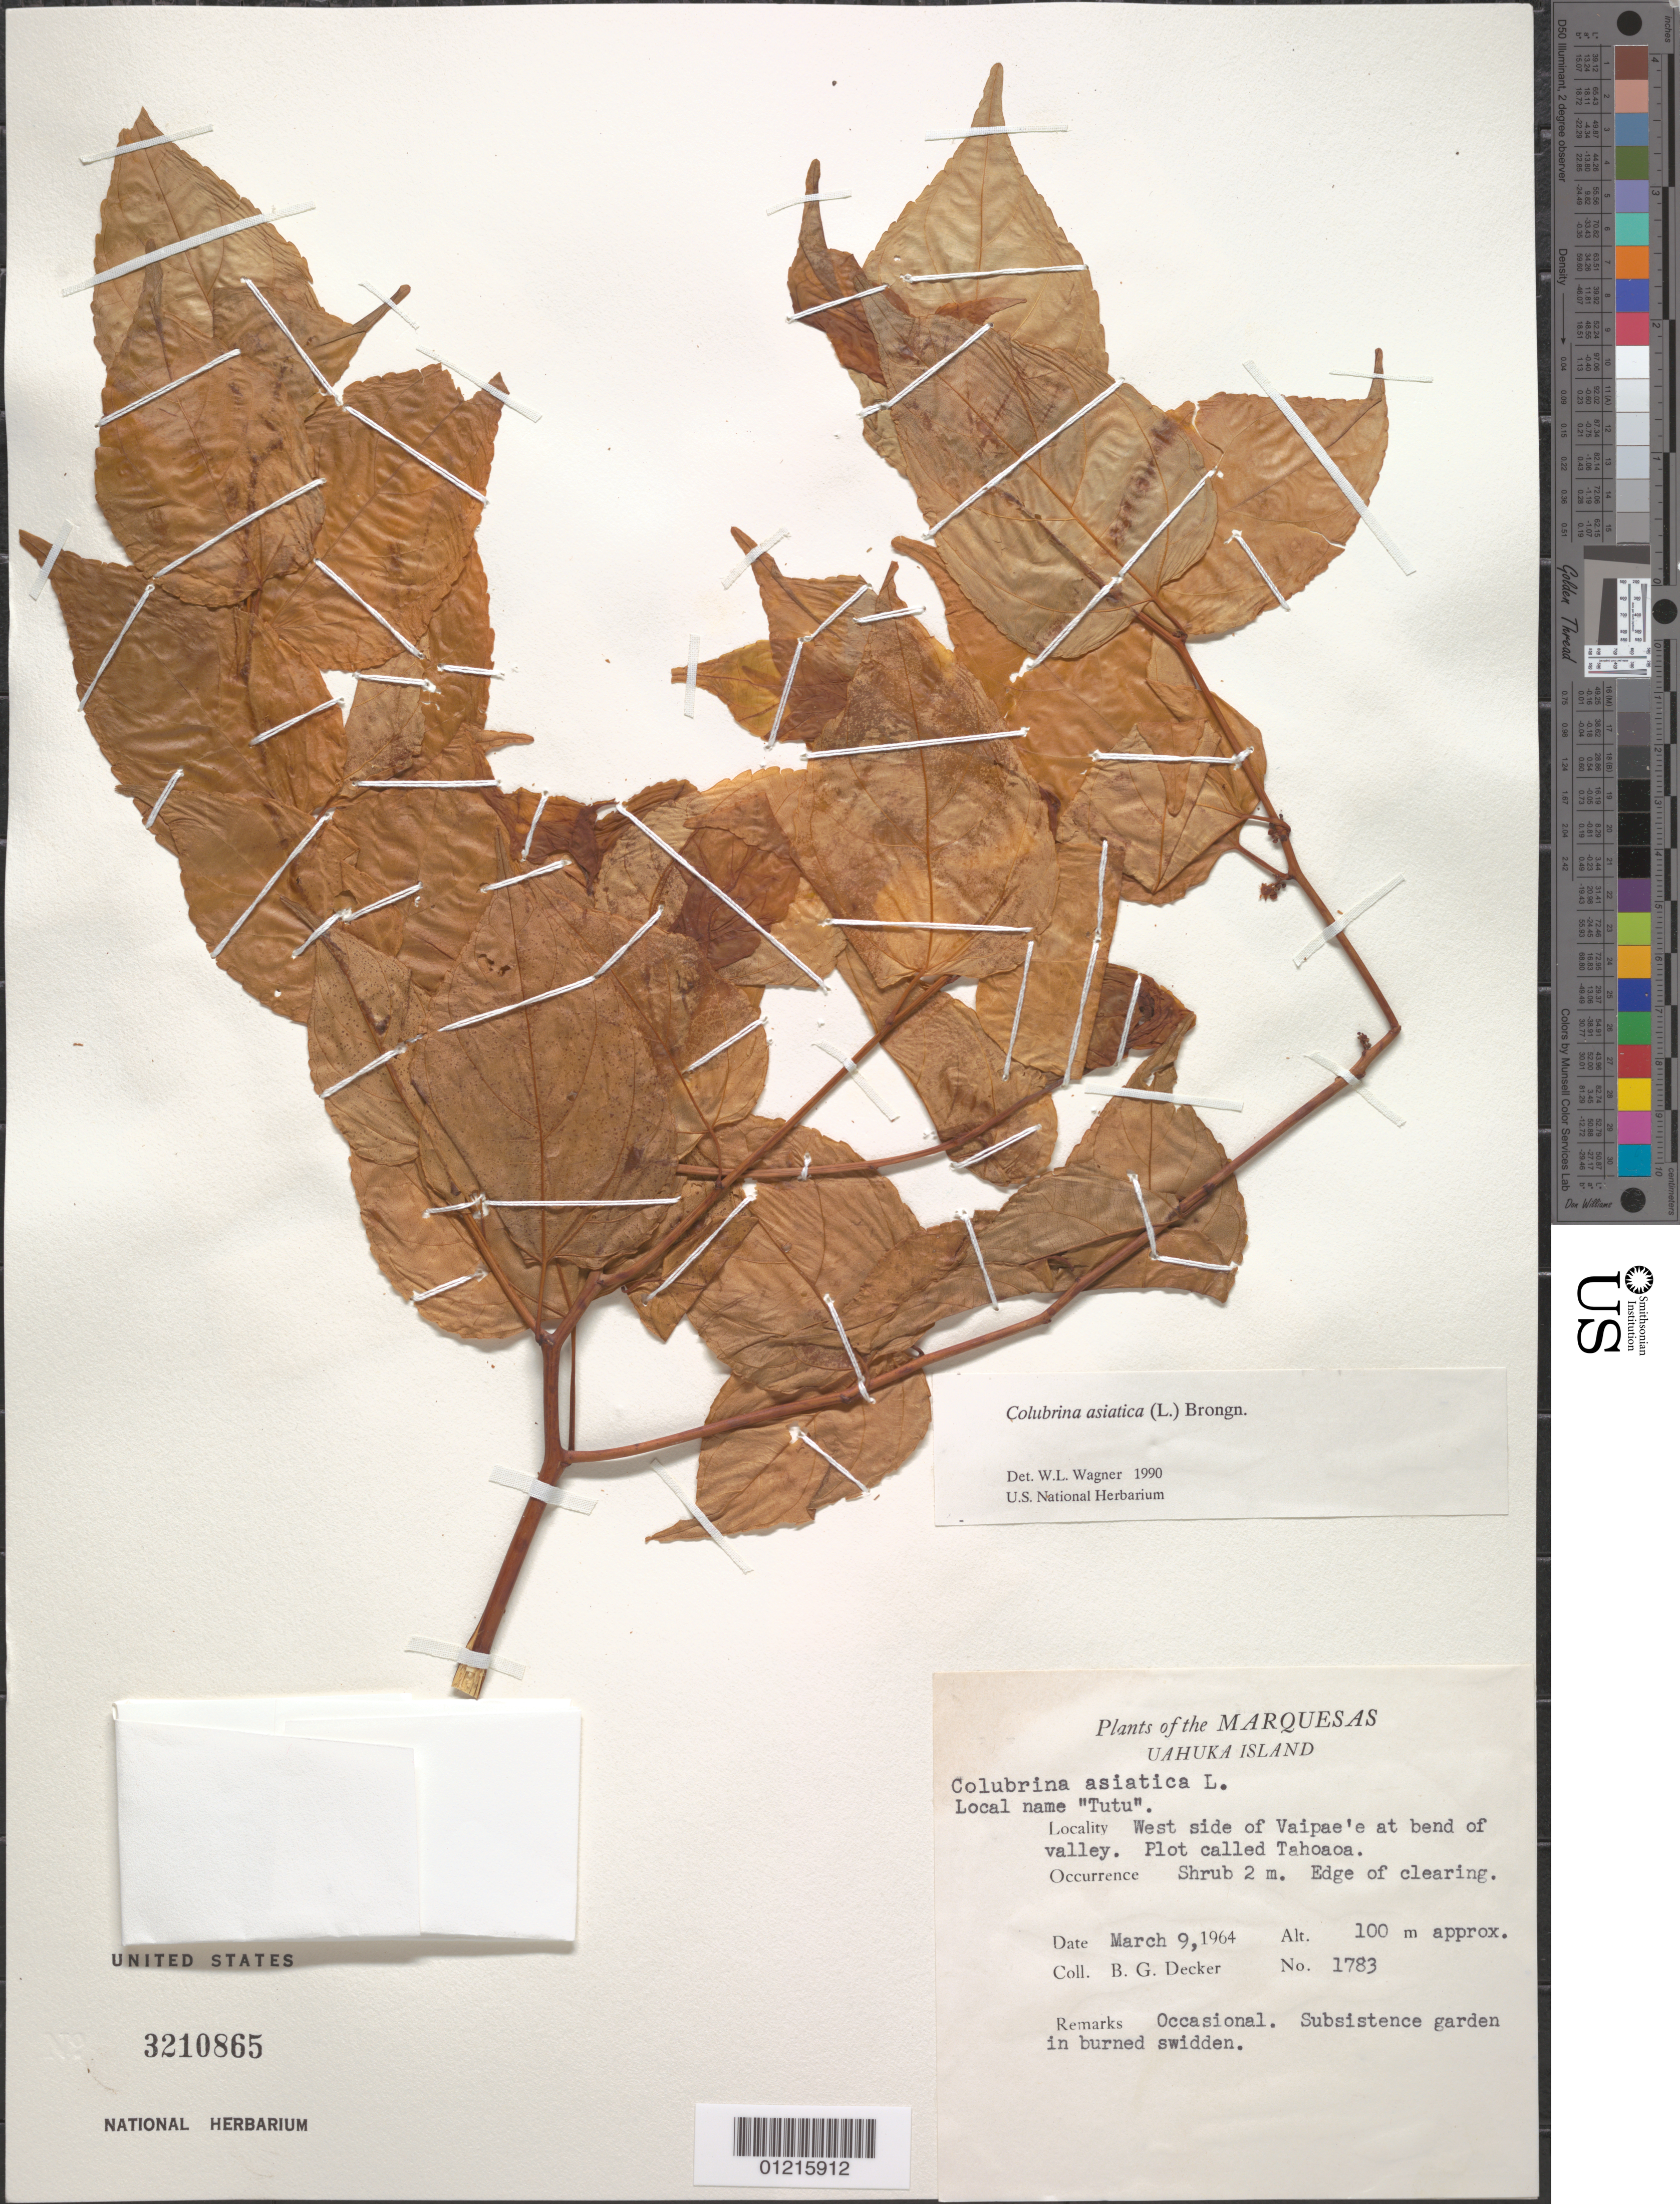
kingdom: Plantae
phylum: Tracheophyta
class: Magnoliopsida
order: Rosales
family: Rhamnaceae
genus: Colubrina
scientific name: Colubrina asiatica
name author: (L.) Brongn.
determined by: Wagner, W. L., (BOT), Smithsonian Institution - National Museum of Natural History (UNITED STATES)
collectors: B. G. Decker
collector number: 1783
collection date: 1964-03-09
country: French Polynesia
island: Ua Huka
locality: W side of Vaipae'e at bend in valley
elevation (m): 100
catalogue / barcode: US 3210865